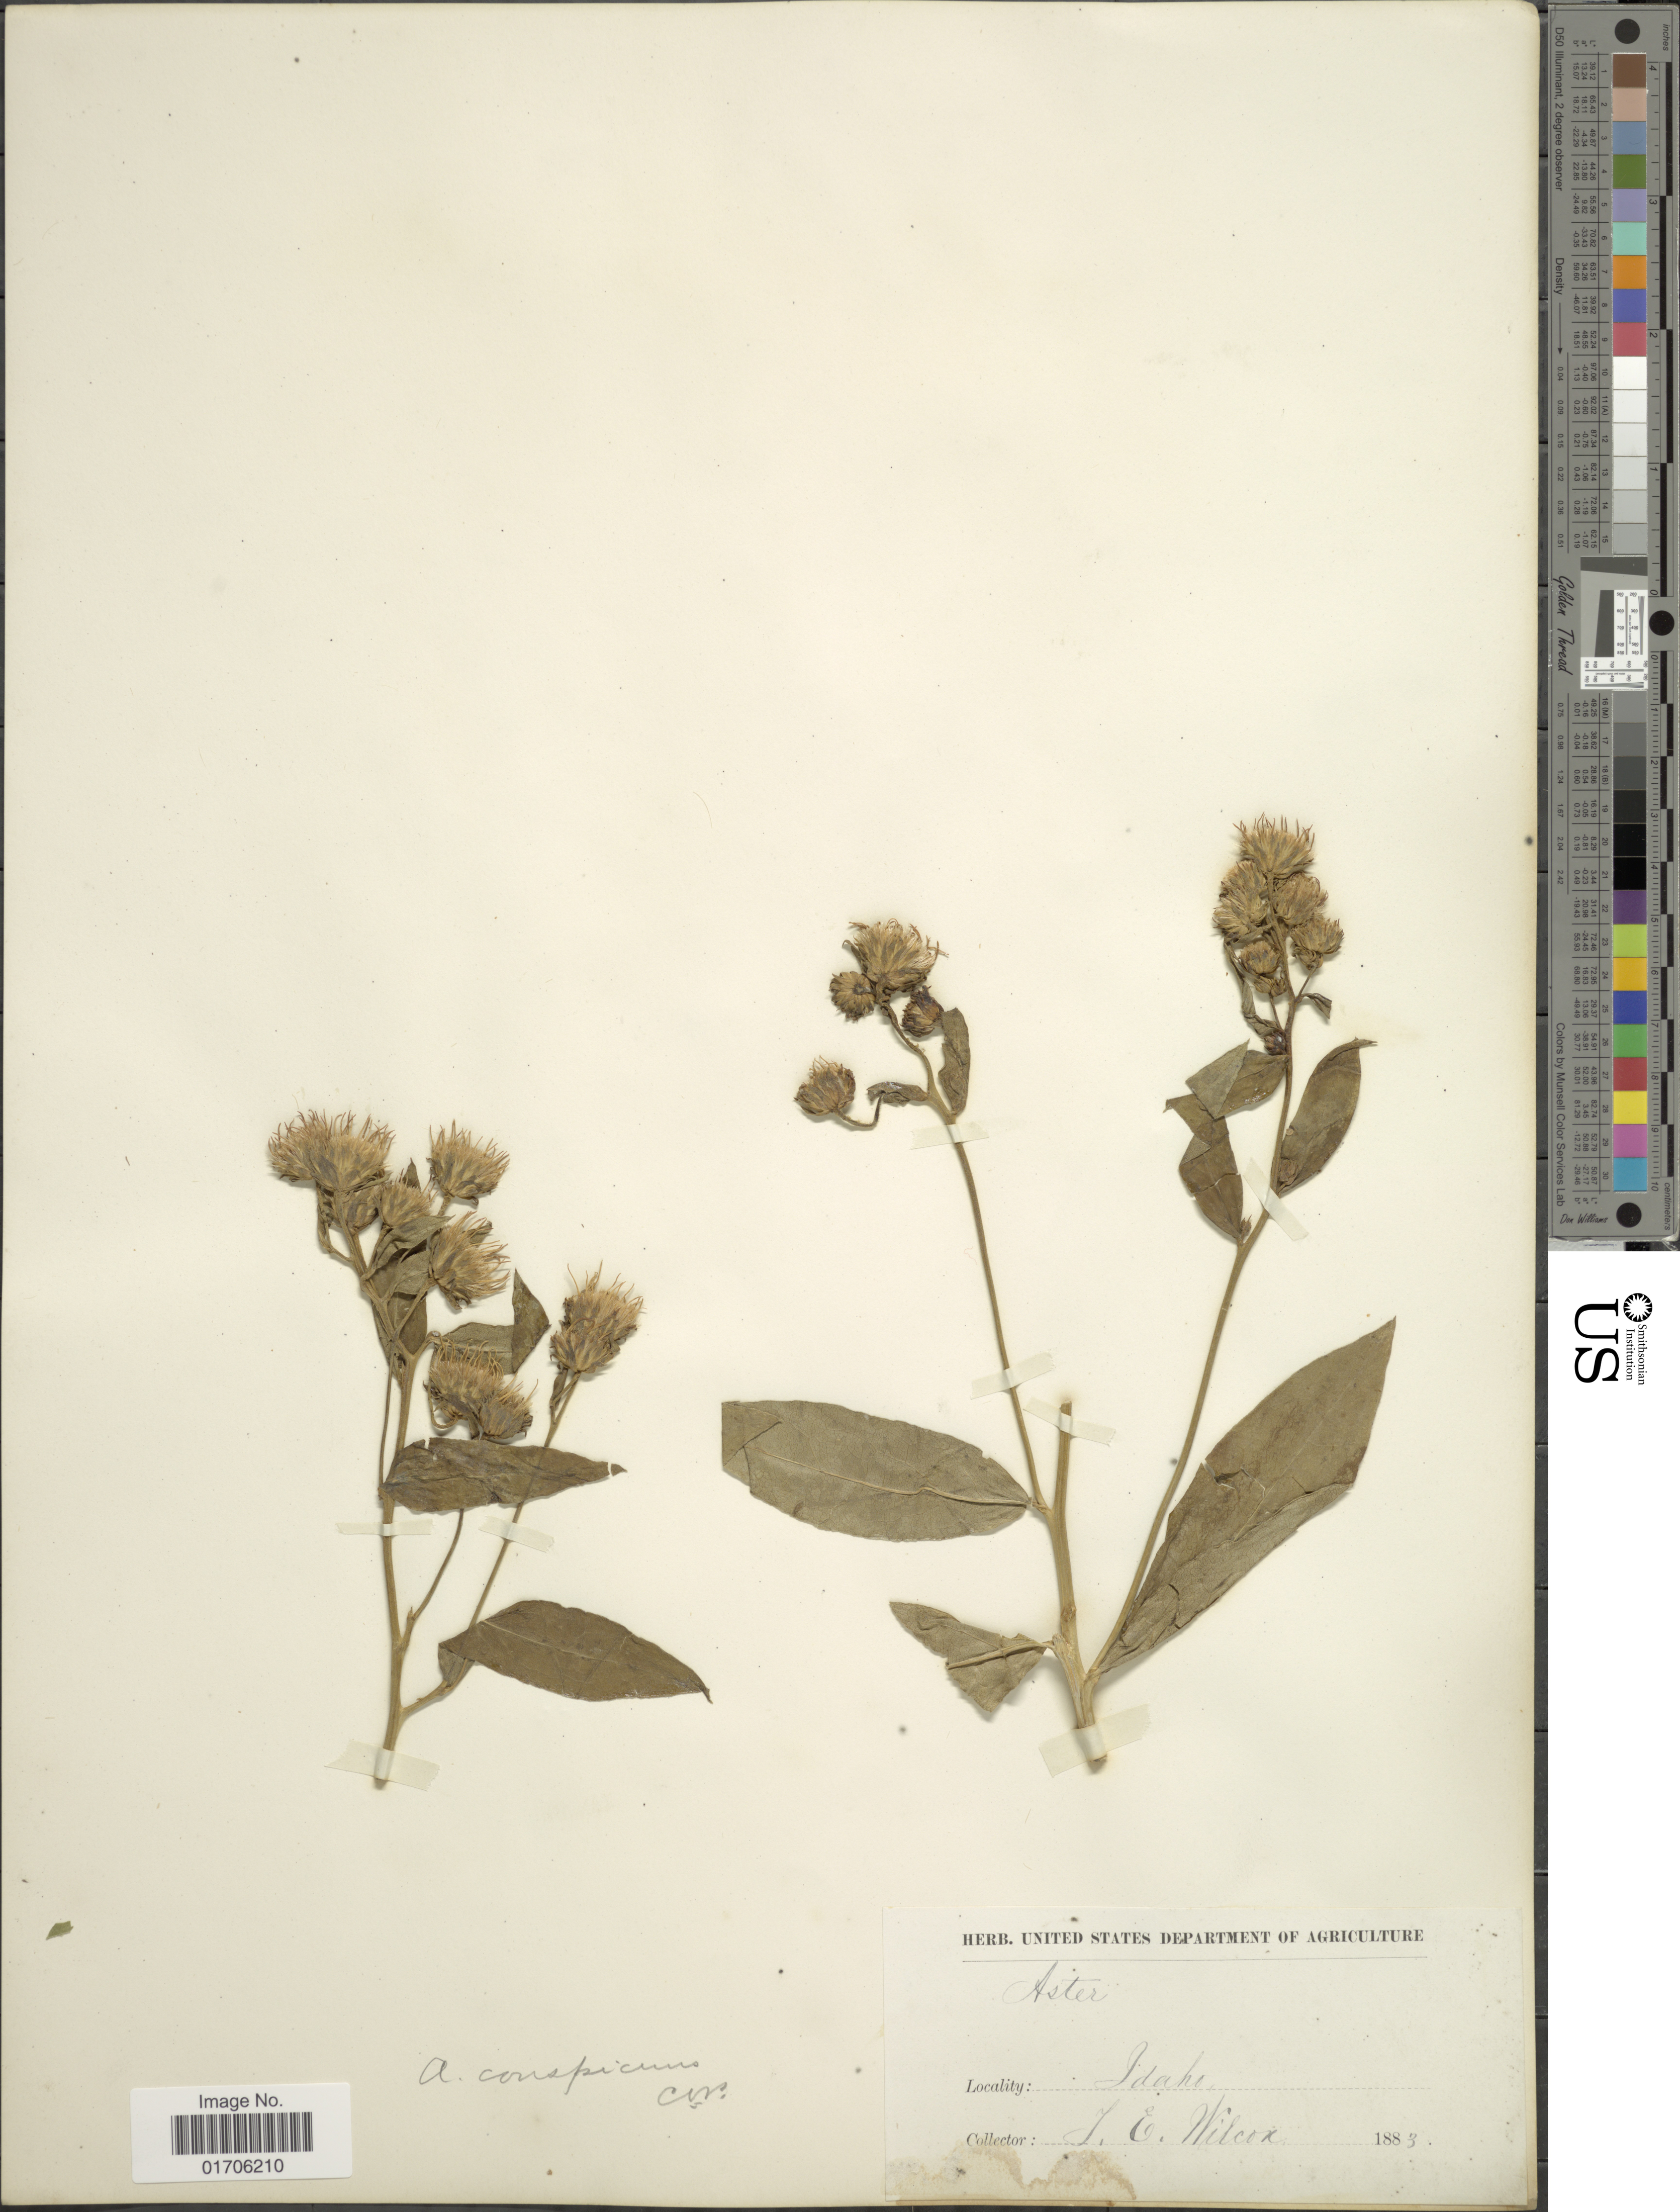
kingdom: Plantae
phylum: Tracheophyta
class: Magnoliopsida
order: Asterales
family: Asteraceae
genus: Eurybia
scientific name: Eurybia conspicua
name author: (Lindl.) G.L. Nesom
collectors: T. E. Wilcox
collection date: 1883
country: United States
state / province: Idaho